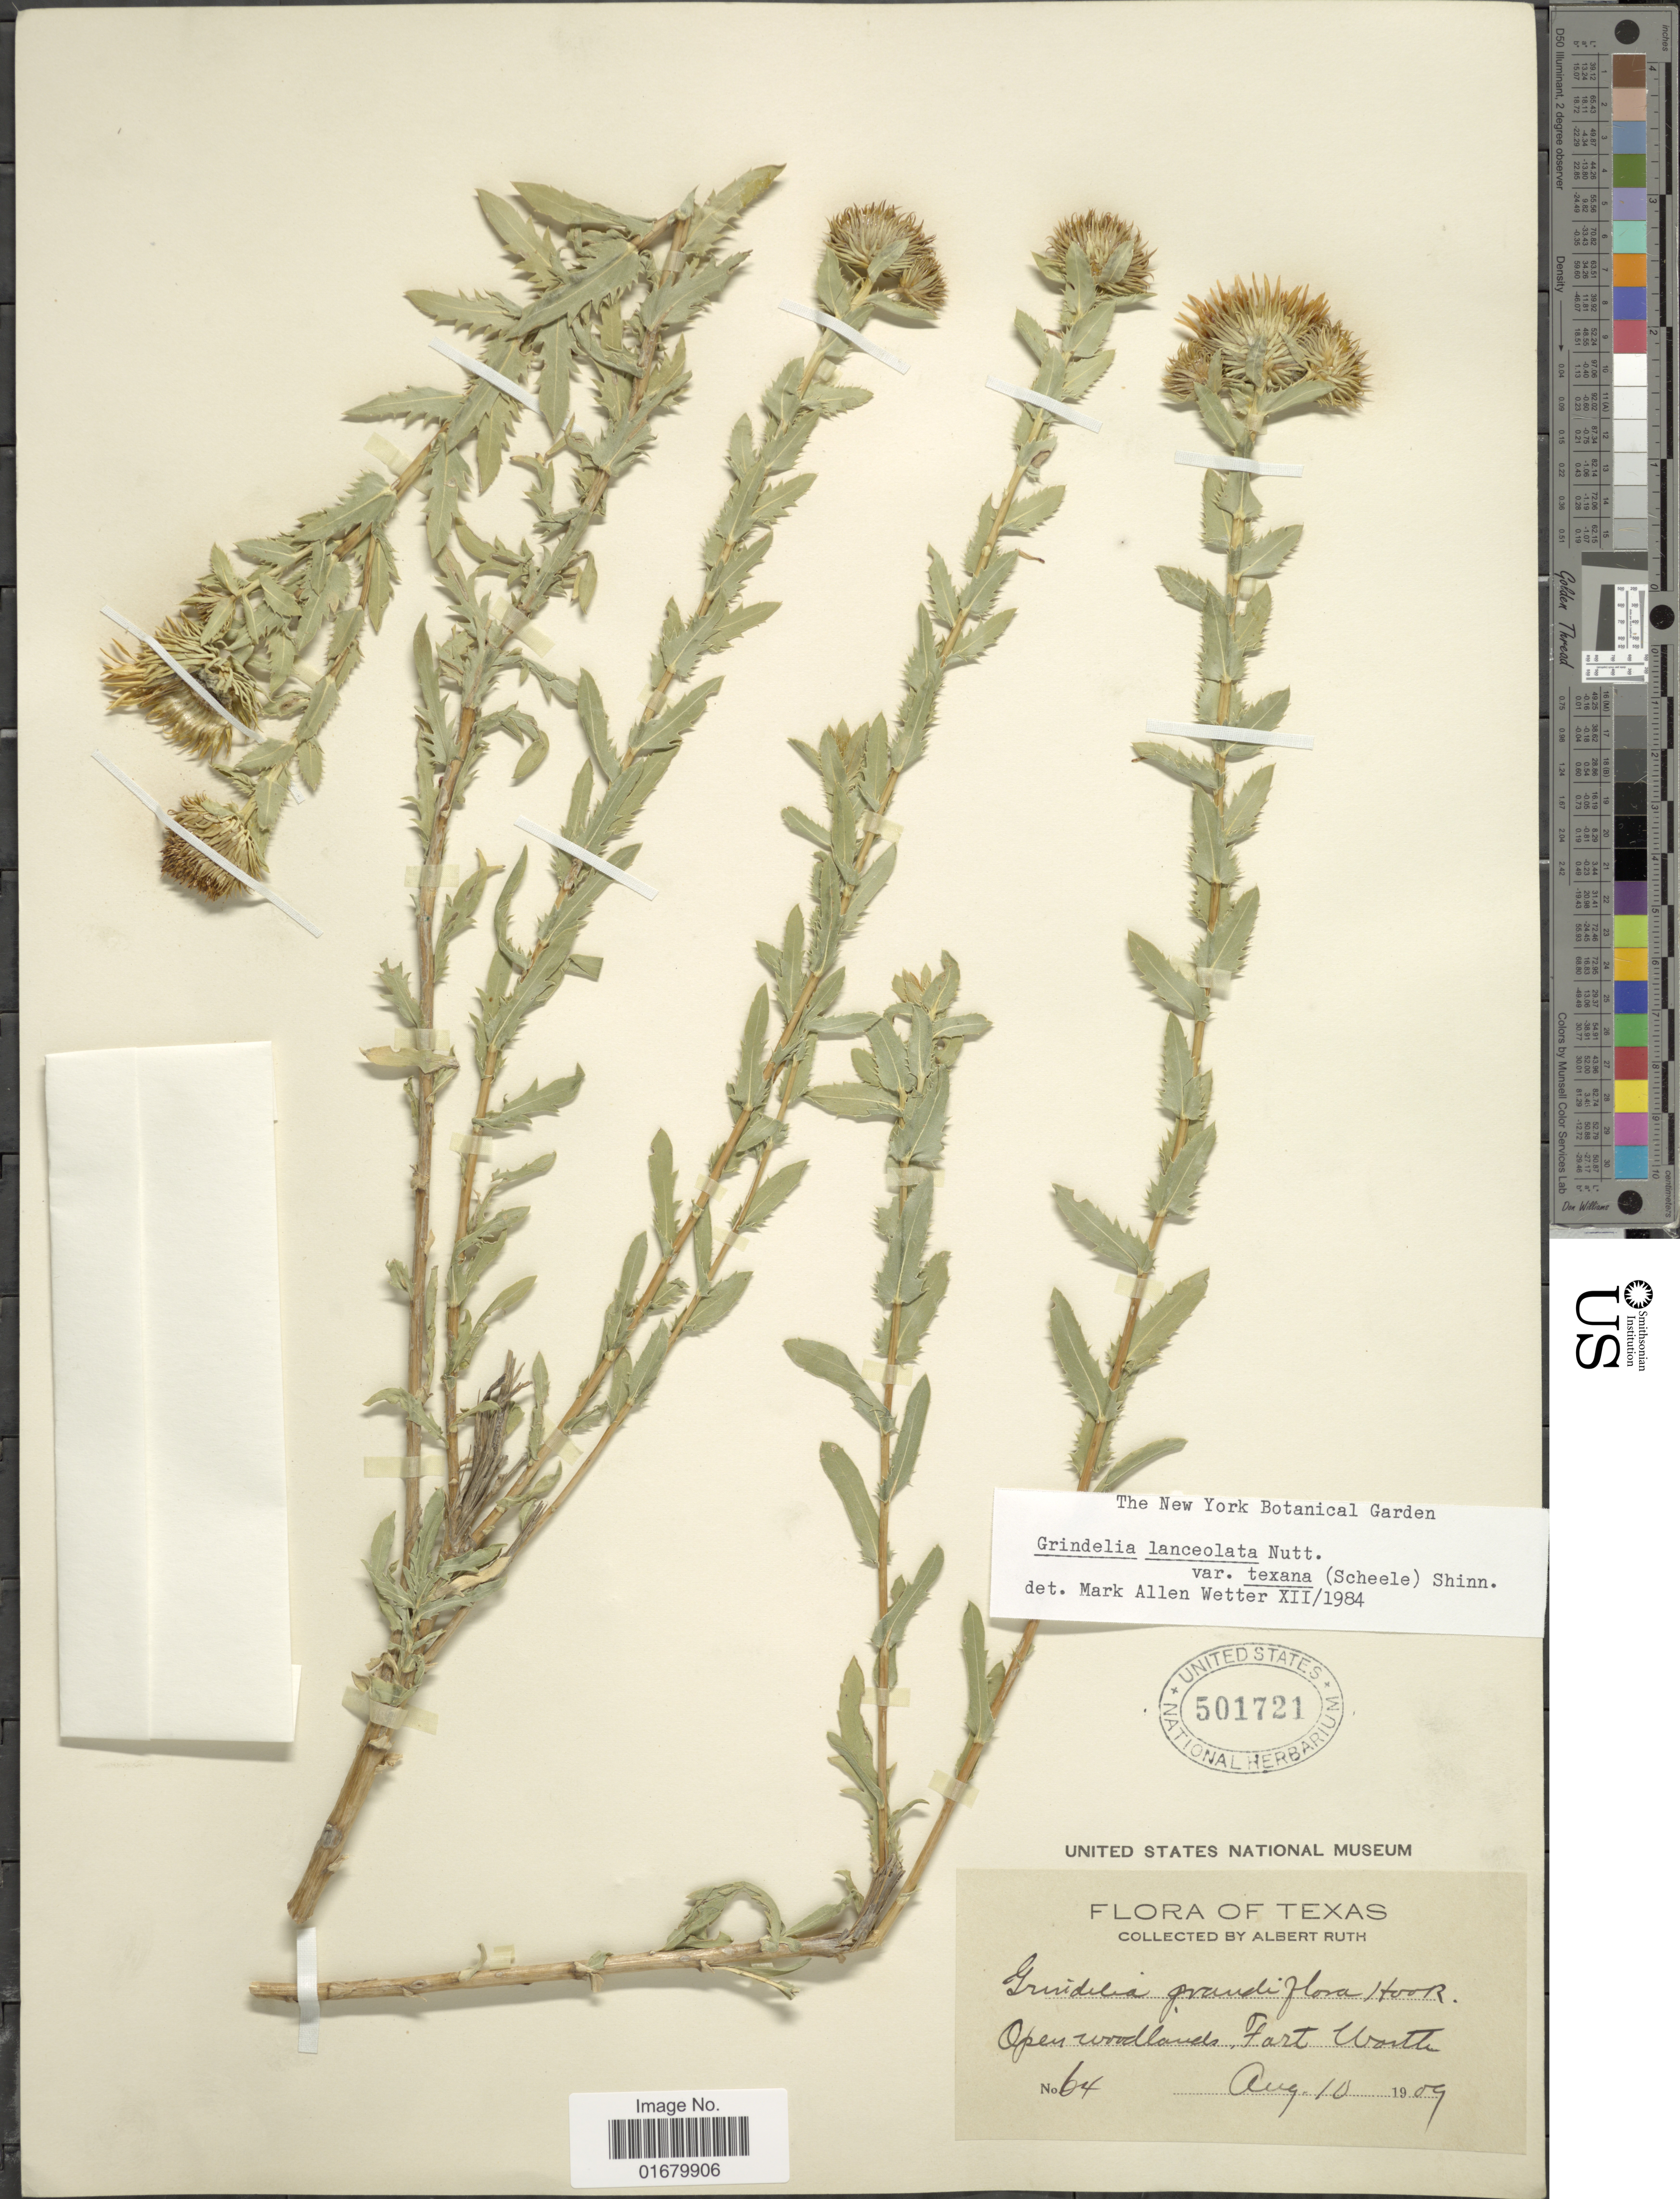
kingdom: Plantae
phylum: Tracheophyta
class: Magnoliopsida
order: Asterales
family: Asteraceae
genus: Grindelia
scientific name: Grindelia lanceolata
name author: Nutt.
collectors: A. Ruth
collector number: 64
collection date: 1909-08-10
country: United States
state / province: Texas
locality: Open woodlands, Fort Worth.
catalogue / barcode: US 501721